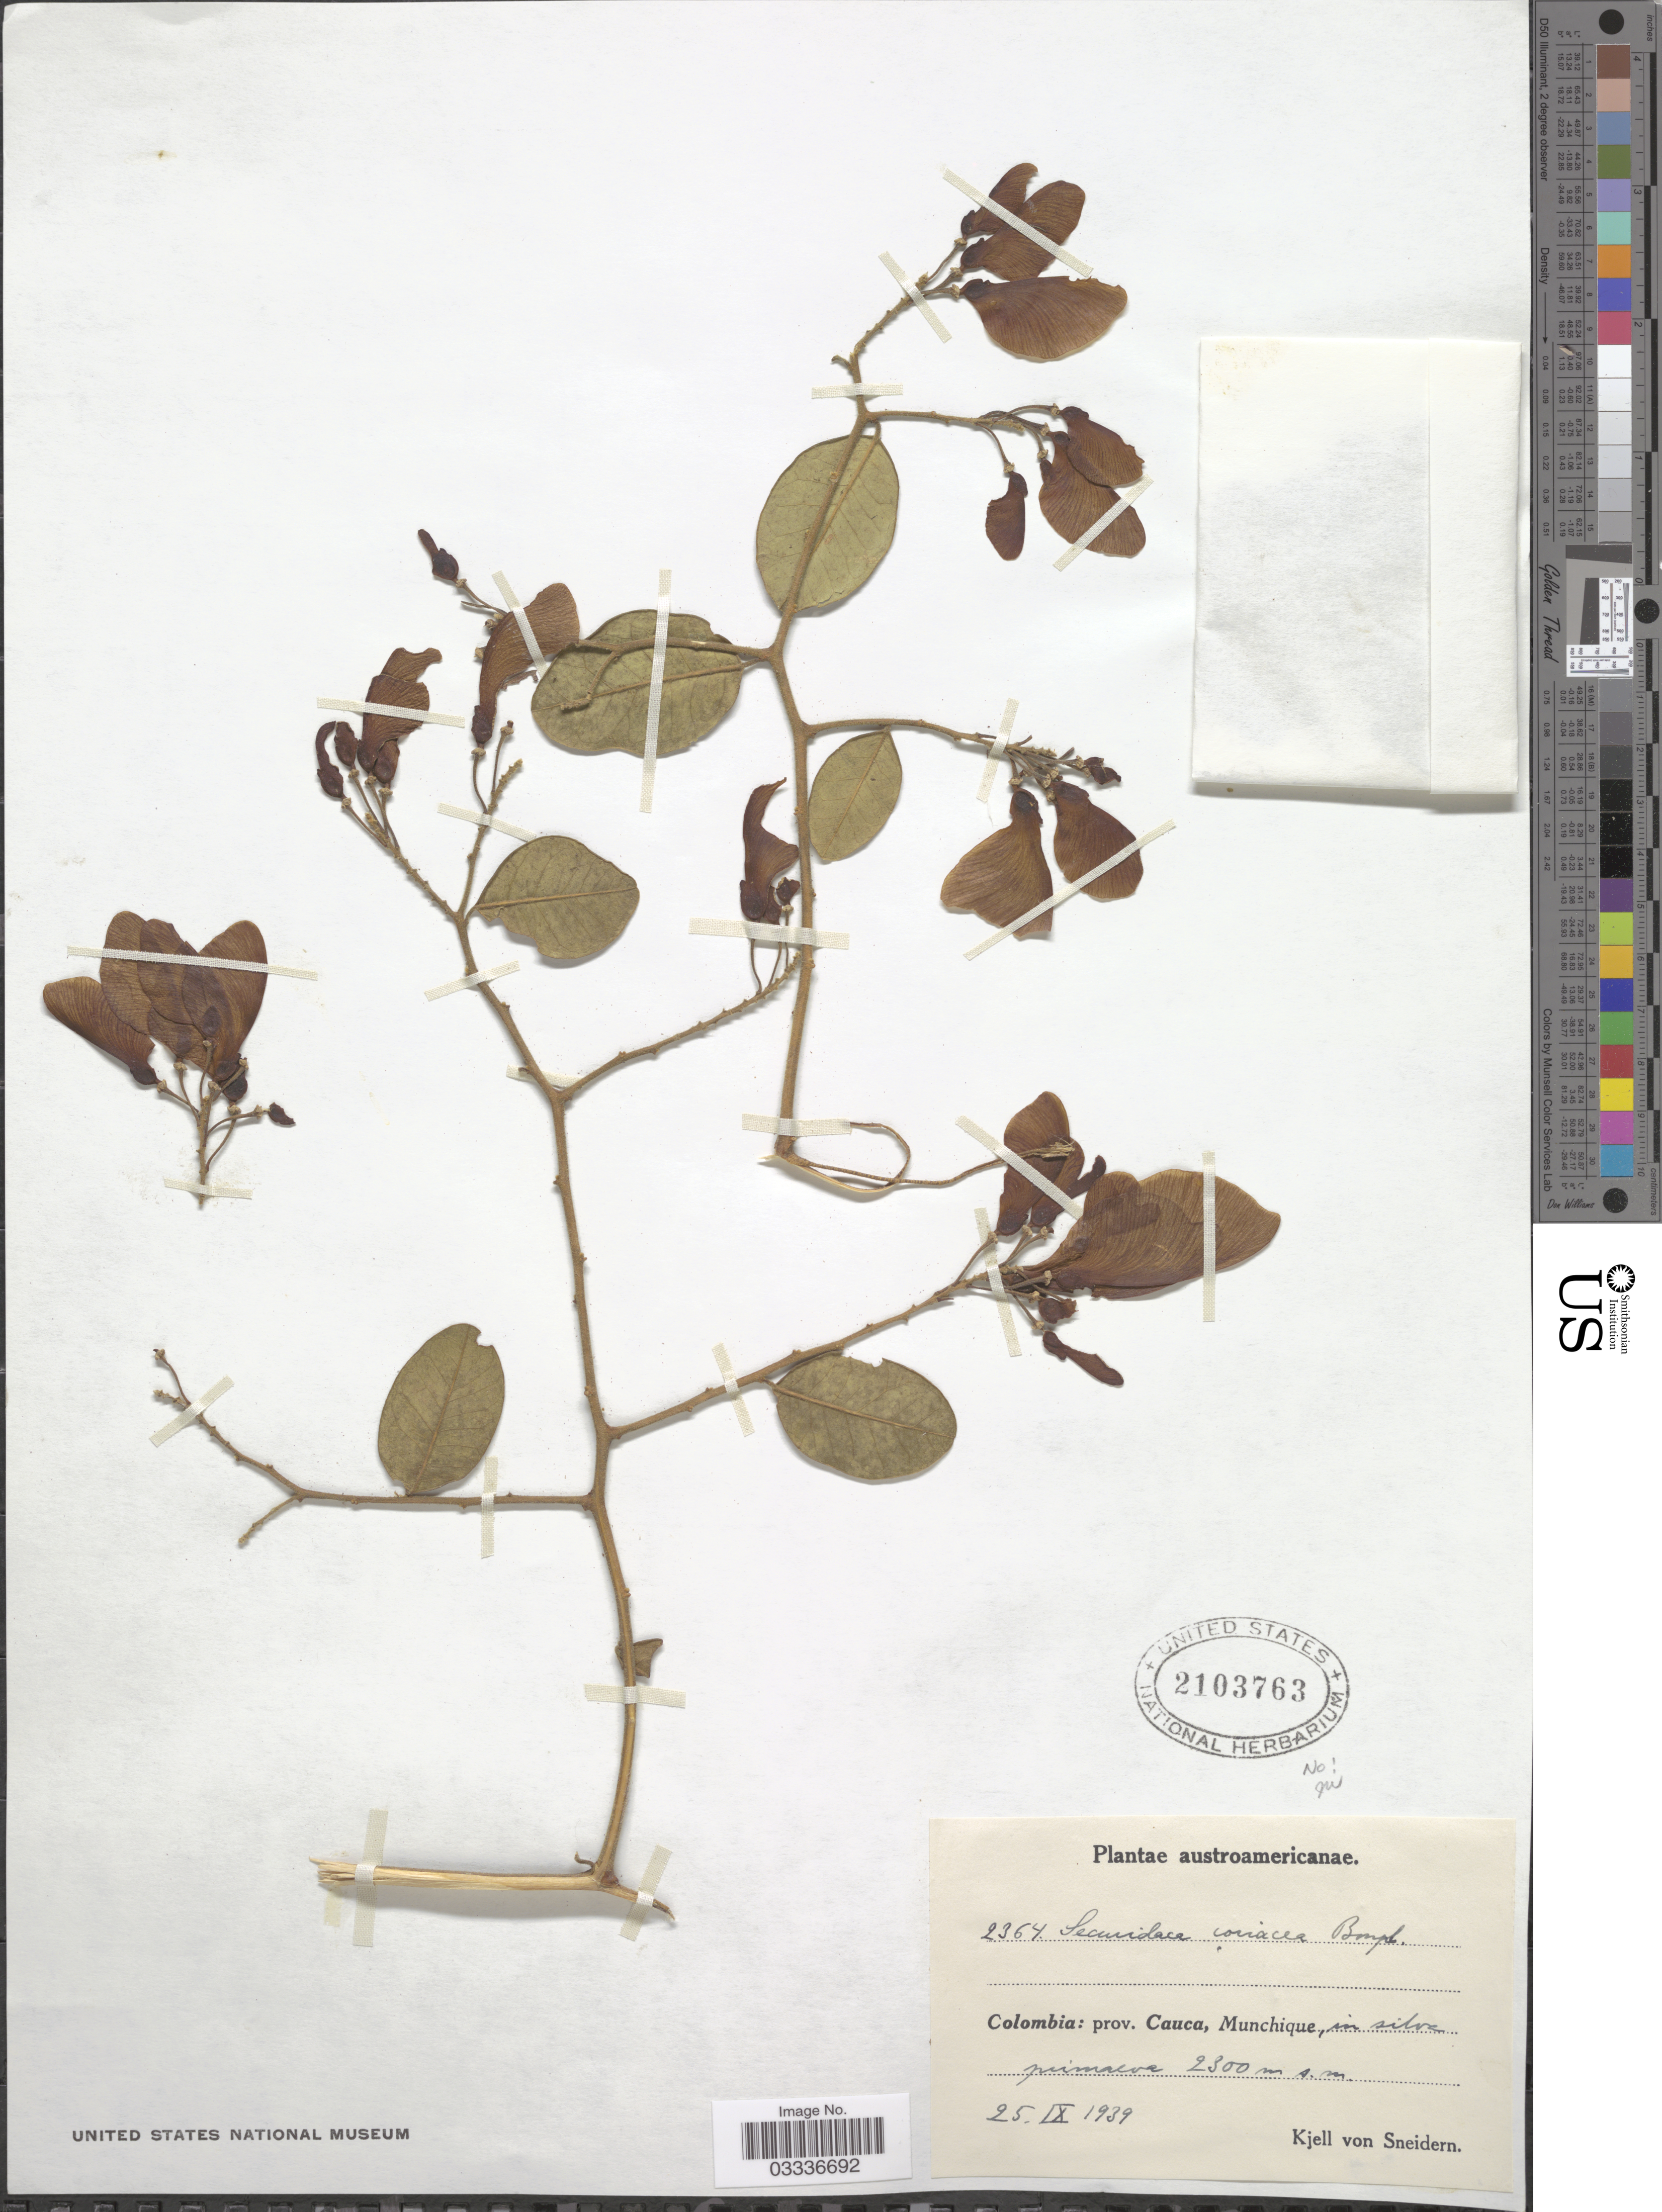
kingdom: Plantae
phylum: Tracheophyta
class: Magnoliopsida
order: Fabales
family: Polygalaceae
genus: Securidaca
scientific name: Securidaca sp.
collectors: K. von Sneidern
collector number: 2364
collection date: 1939-09-25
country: Colombia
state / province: Cauca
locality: Munchique.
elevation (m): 2300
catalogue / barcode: US 2103763